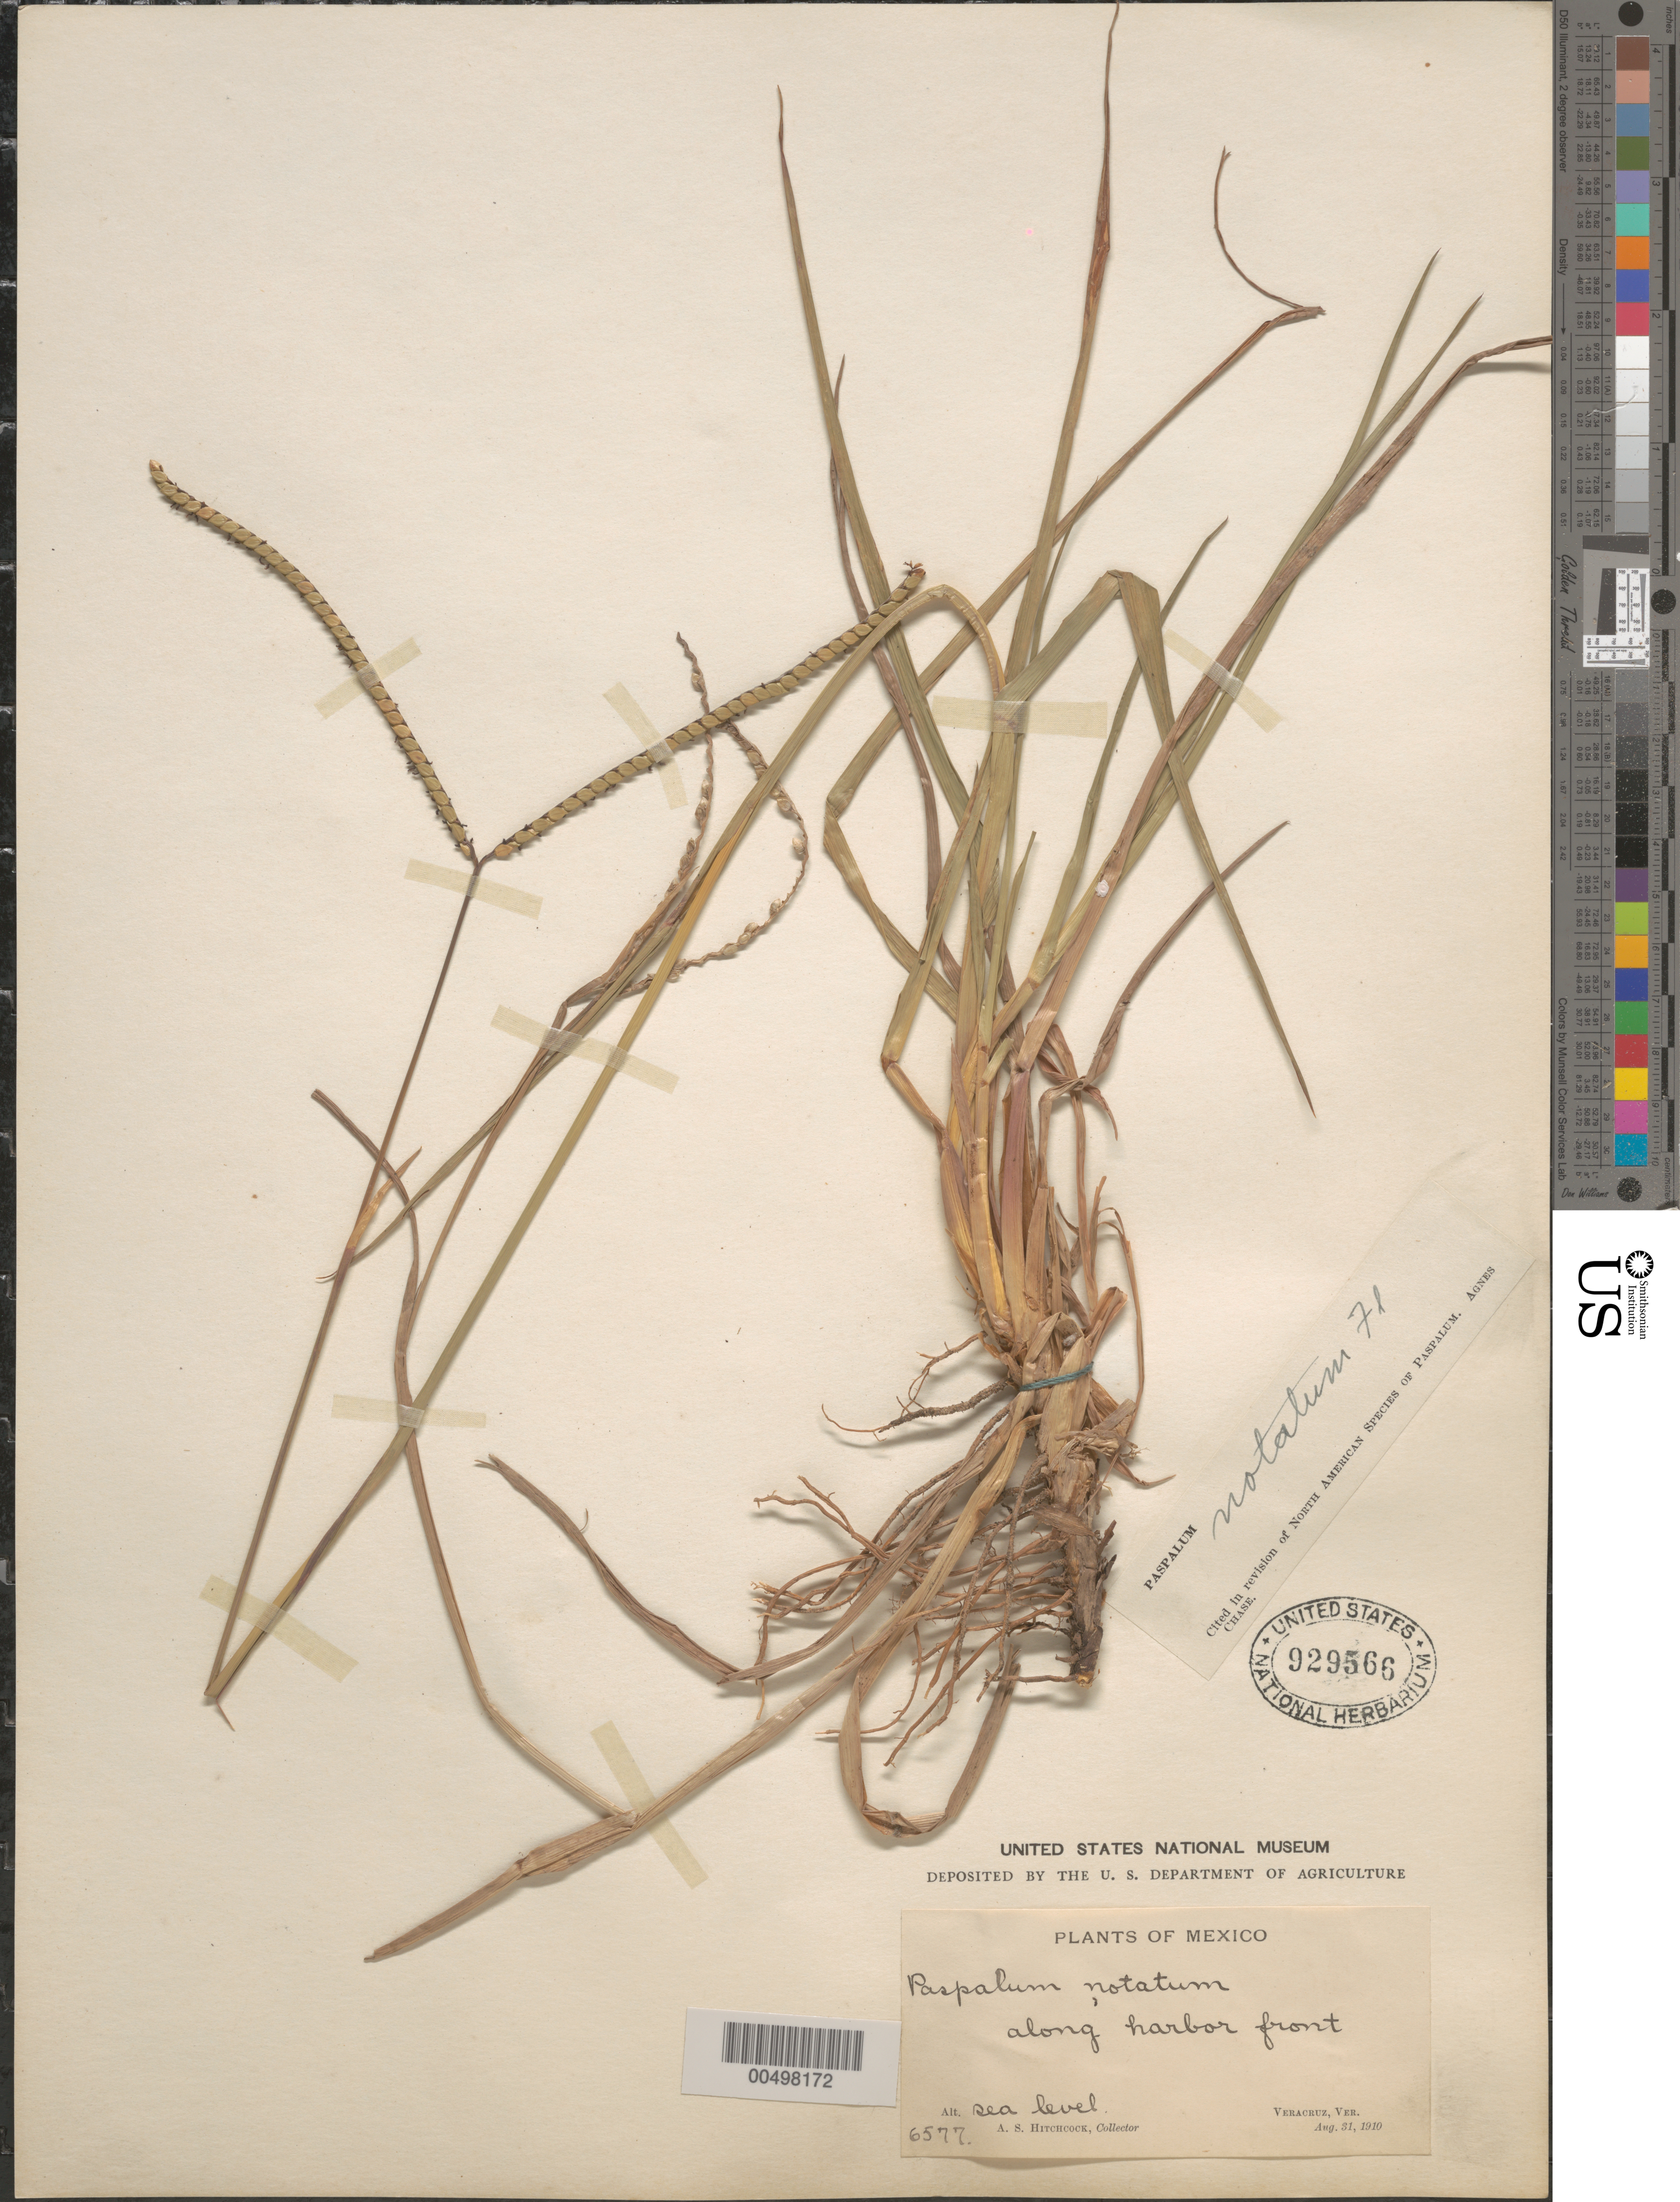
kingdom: Plantae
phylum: Tracheophyta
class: Liliopsida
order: Poales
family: Poaceae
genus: Paspalum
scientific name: Paspalum notatum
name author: Flüggé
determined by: Chase, [M.] Agnes, (US)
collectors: A. S. Hitchcock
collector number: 6577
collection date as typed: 31 Aug 1910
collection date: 1910-08-31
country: Mexico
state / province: Veracruz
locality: Veracruz, along harbor front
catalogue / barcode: US 929566